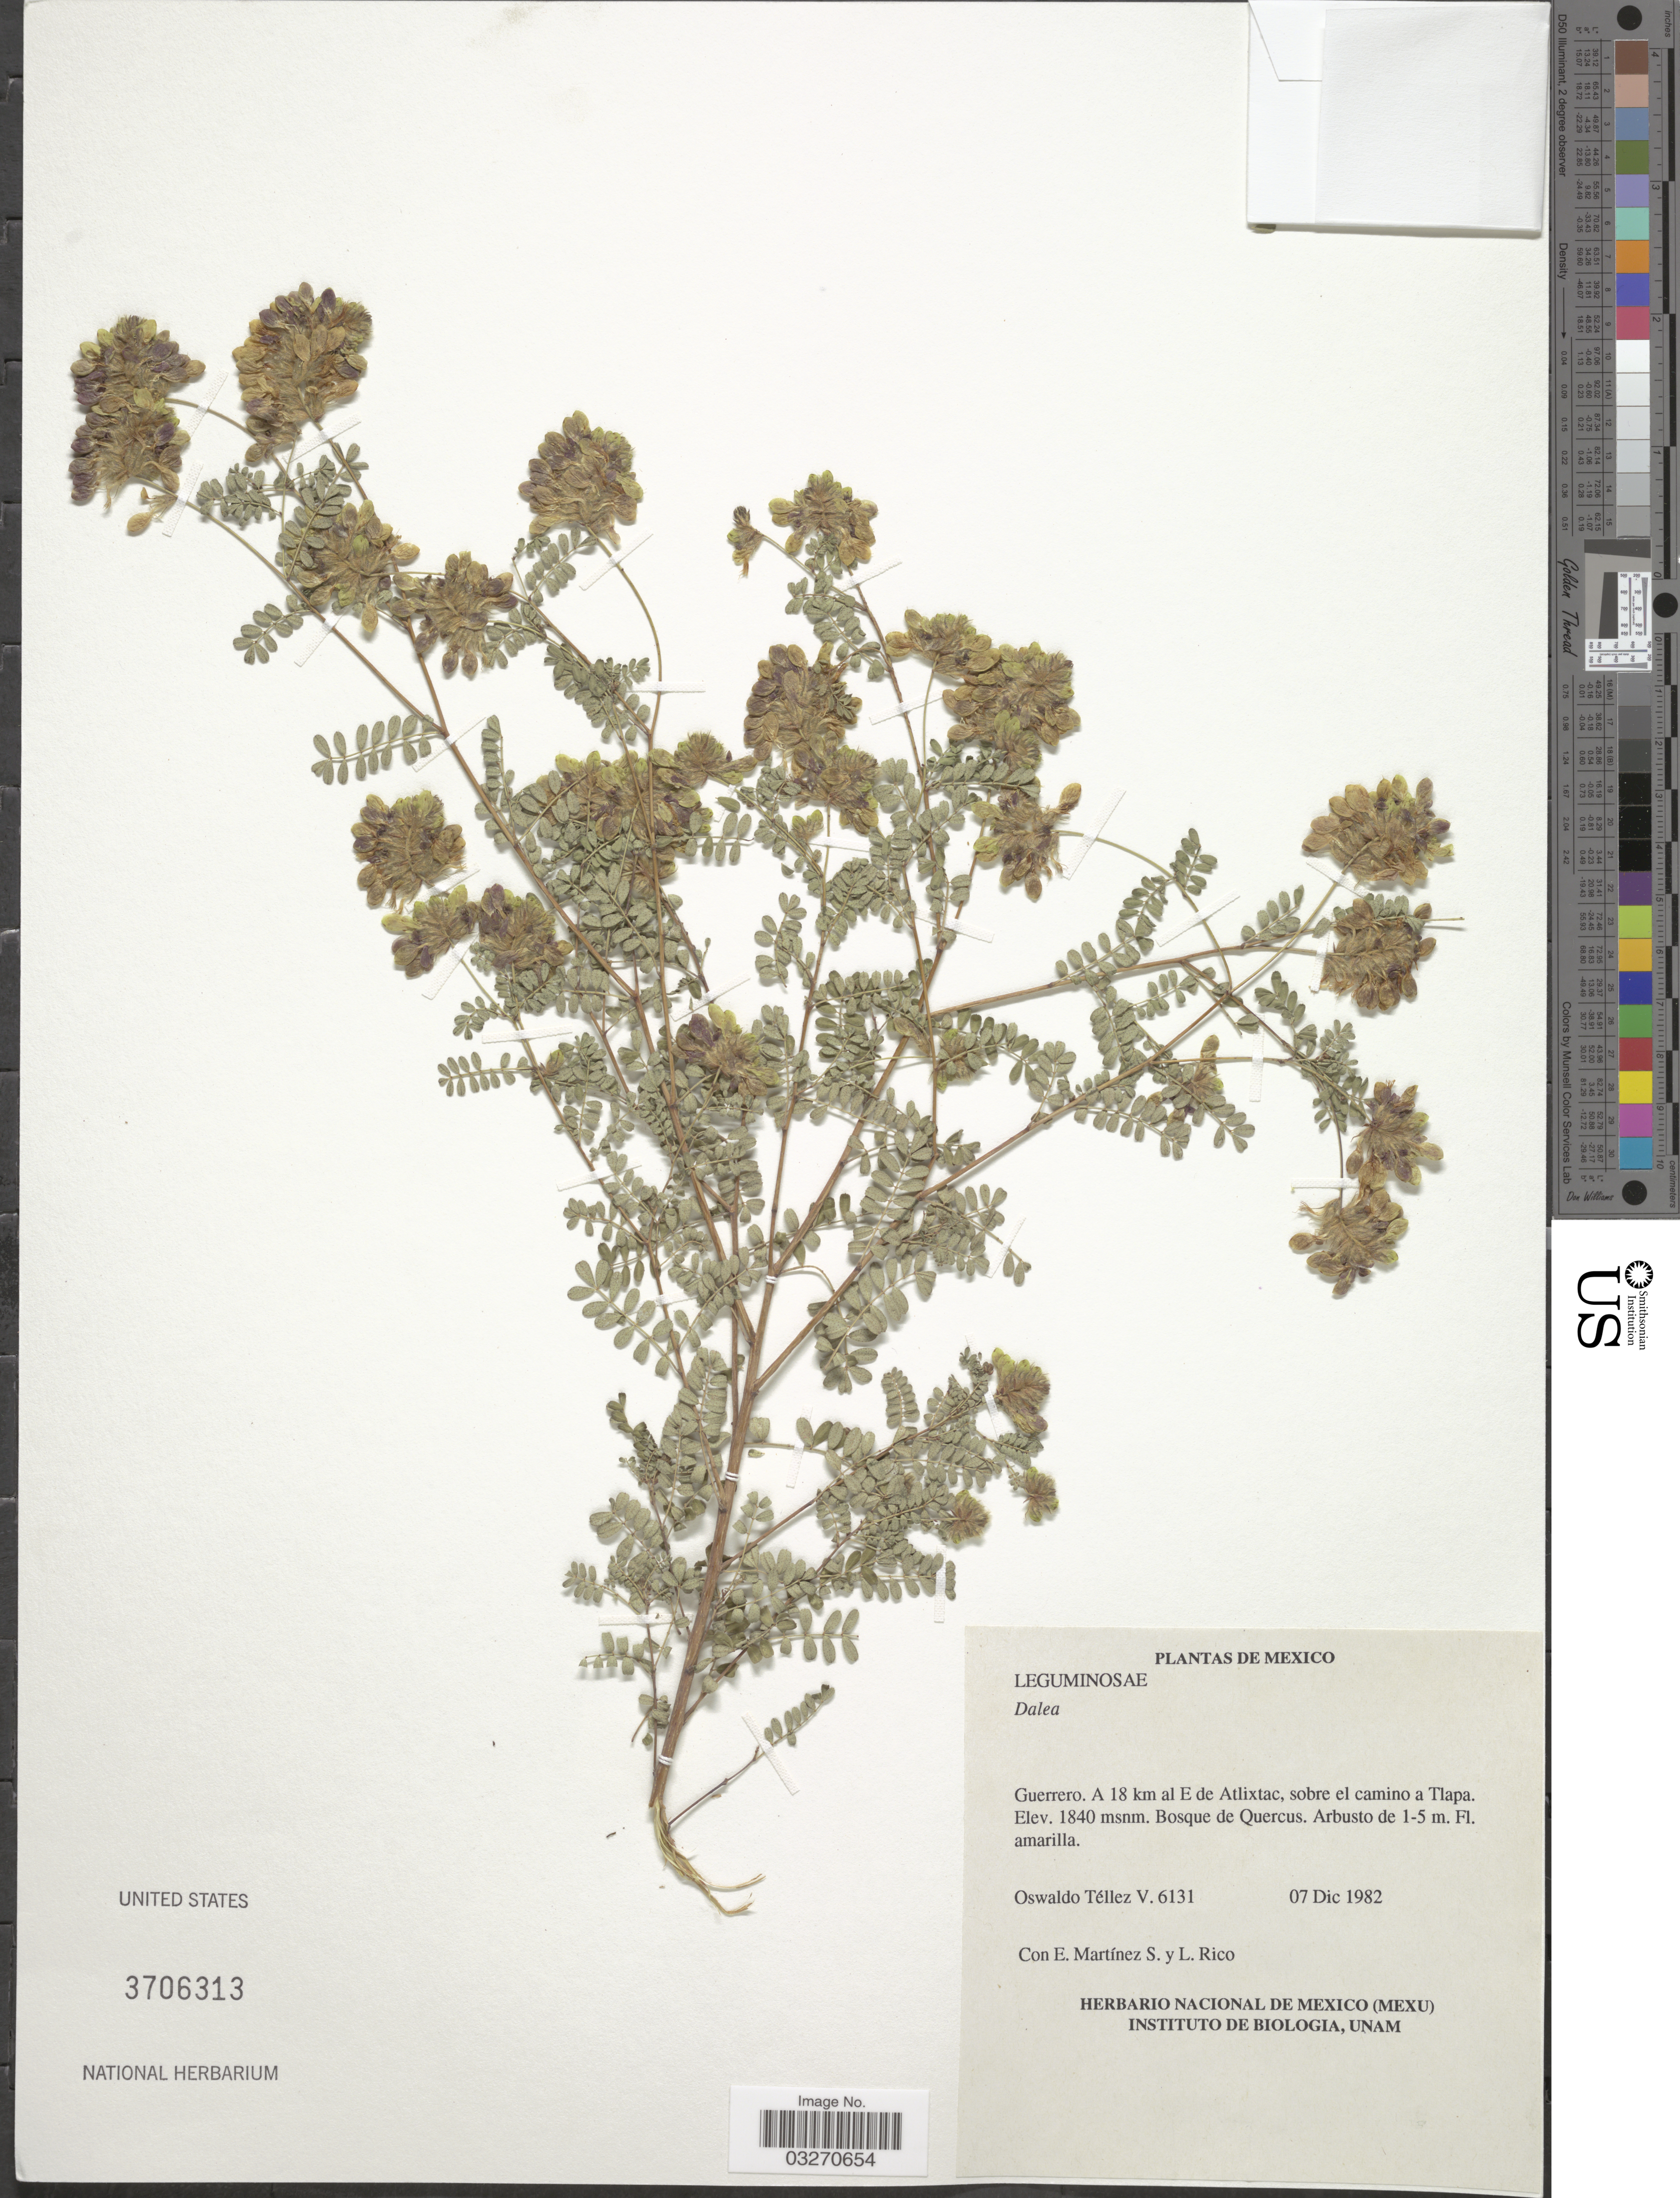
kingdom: Plantae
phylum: Tracheophyta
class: Magnoliopsida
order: Fabales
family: Fabaceae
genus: Dalea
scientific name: Dalea sp.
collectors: O. Téllez V., E. M. Martínez S. & L. Rico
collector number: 6131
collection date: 1982-12-07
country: Mexico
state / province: Guerrero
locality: A 18 km al E de Atlixtac, sobre el camino a Tlapa.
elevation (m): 1840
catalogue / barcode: US 3706313